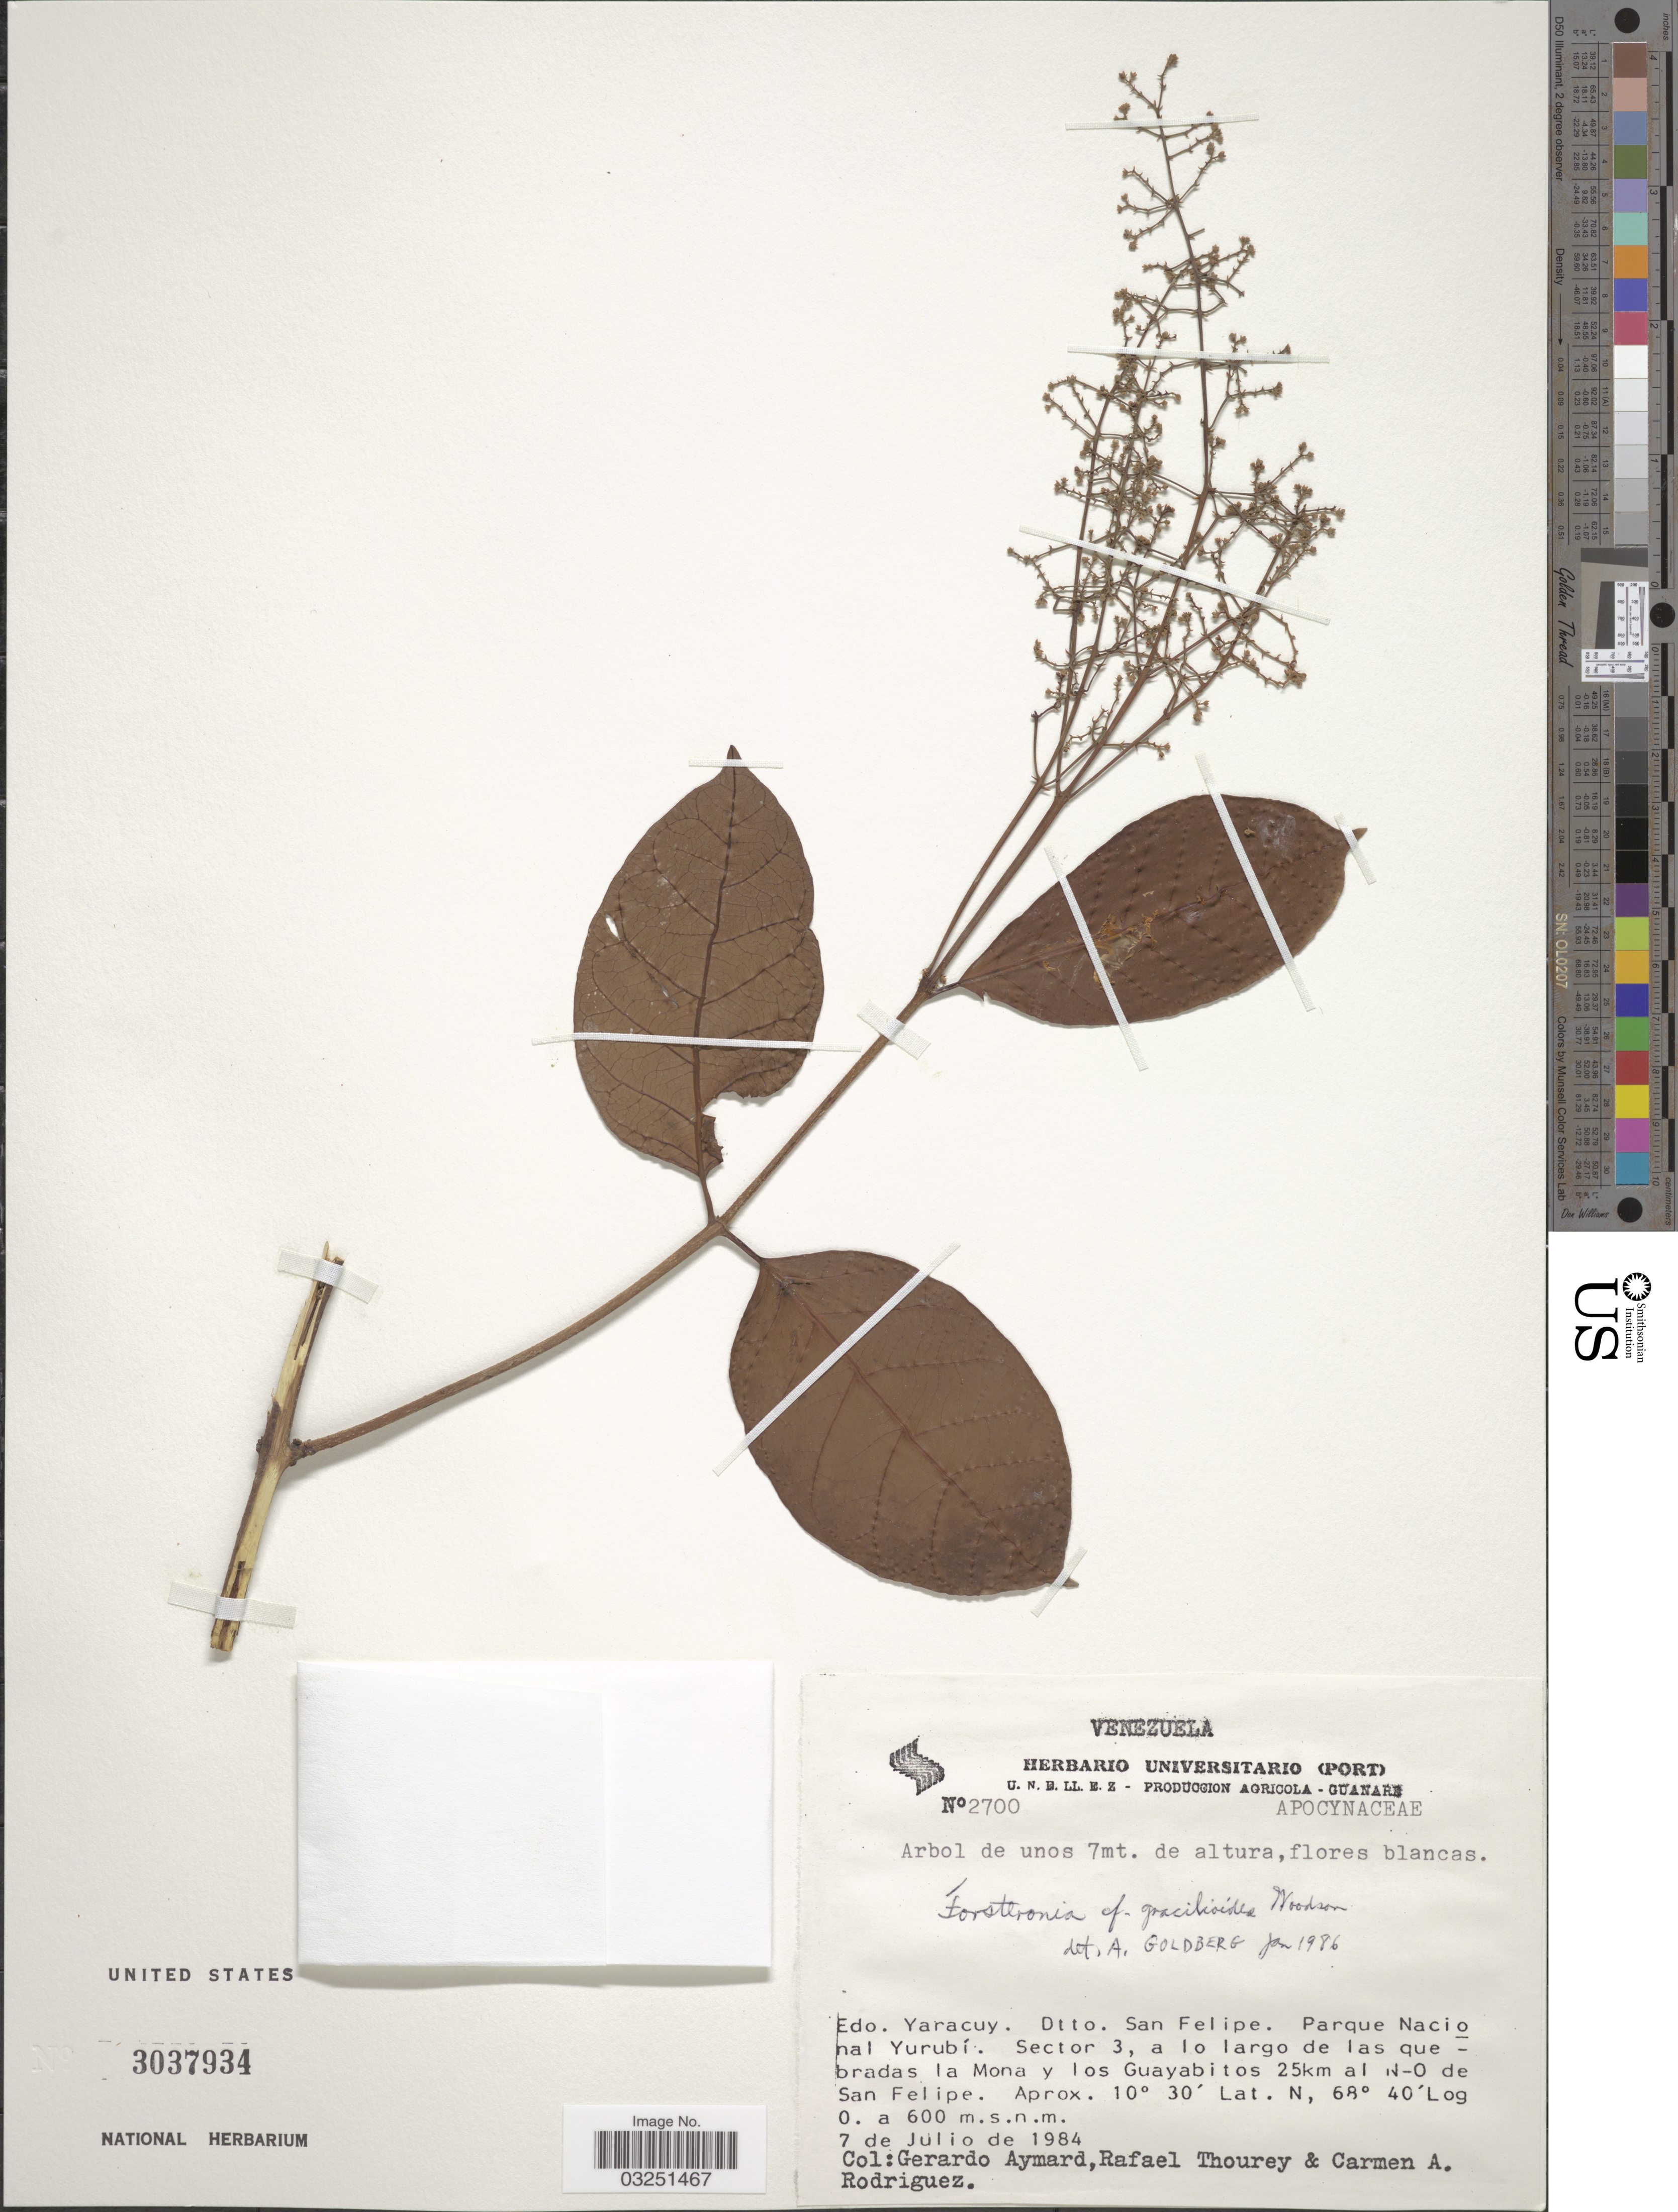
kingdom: Plantae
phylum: Tracheophyta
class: Magnoliopsida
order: Gentianales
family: Apocynaceae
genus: Forsteronia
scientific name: Forsteronia graciloides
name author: Woodson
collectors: G. A. Aymard, R. Thourey & C. Rodriguez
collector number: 2700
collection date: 1984-07-07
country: Venezuela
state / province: Yaracuy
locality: Edo. Yaracuy. Dtto. San Felipe. Parque Nacional Yurubí. Sector 3, a lo largo de las quebradas la Mona y los Guayabitos 25km al N-O de San Felipe.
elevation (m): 600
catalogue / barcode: US 3037934